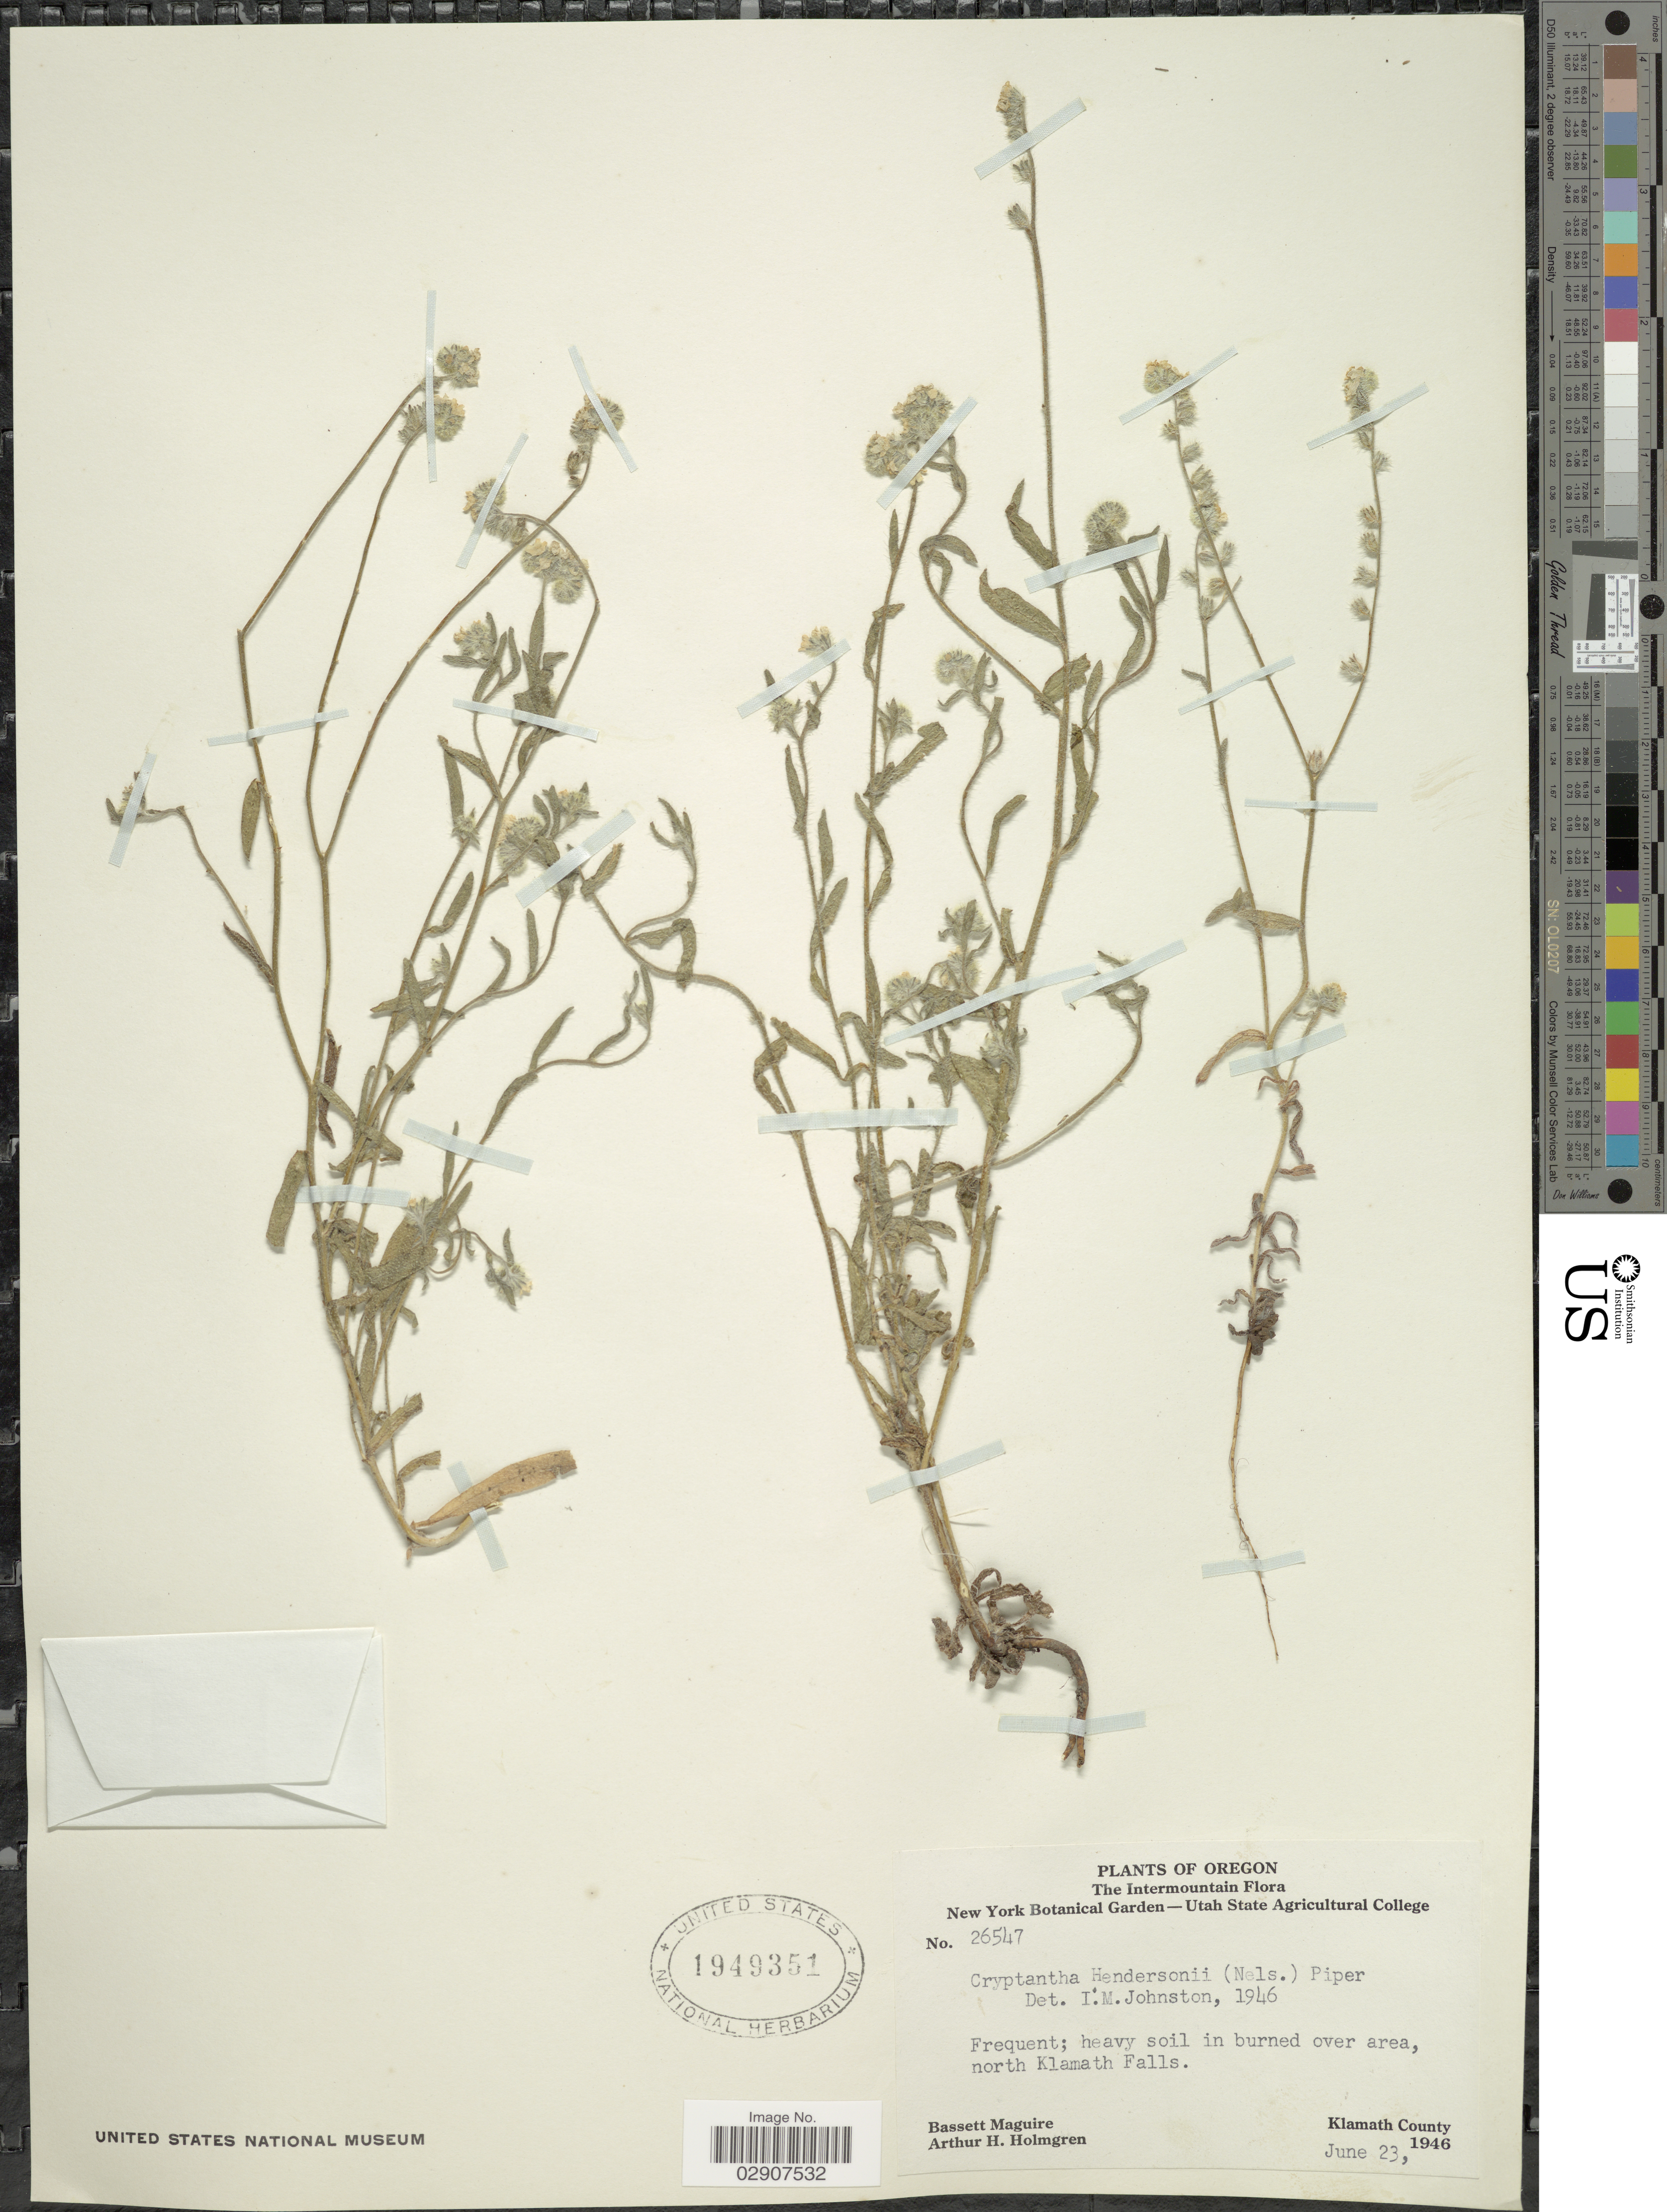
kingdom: Plantae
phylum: Tracheophyta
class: Magnoliopsida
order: Boraginales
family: Boraginaceae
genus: Cryptantha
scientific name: Cryptantha hendersonii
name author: (A. Nelson) A. Nelson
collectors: B. Maguire & A. H. Holmgren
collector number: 26547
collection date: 1946-06-23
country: United States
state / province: Oregon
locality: The Intermountain, north Klamath Falls, Klamath County.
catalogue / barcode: US 1949351